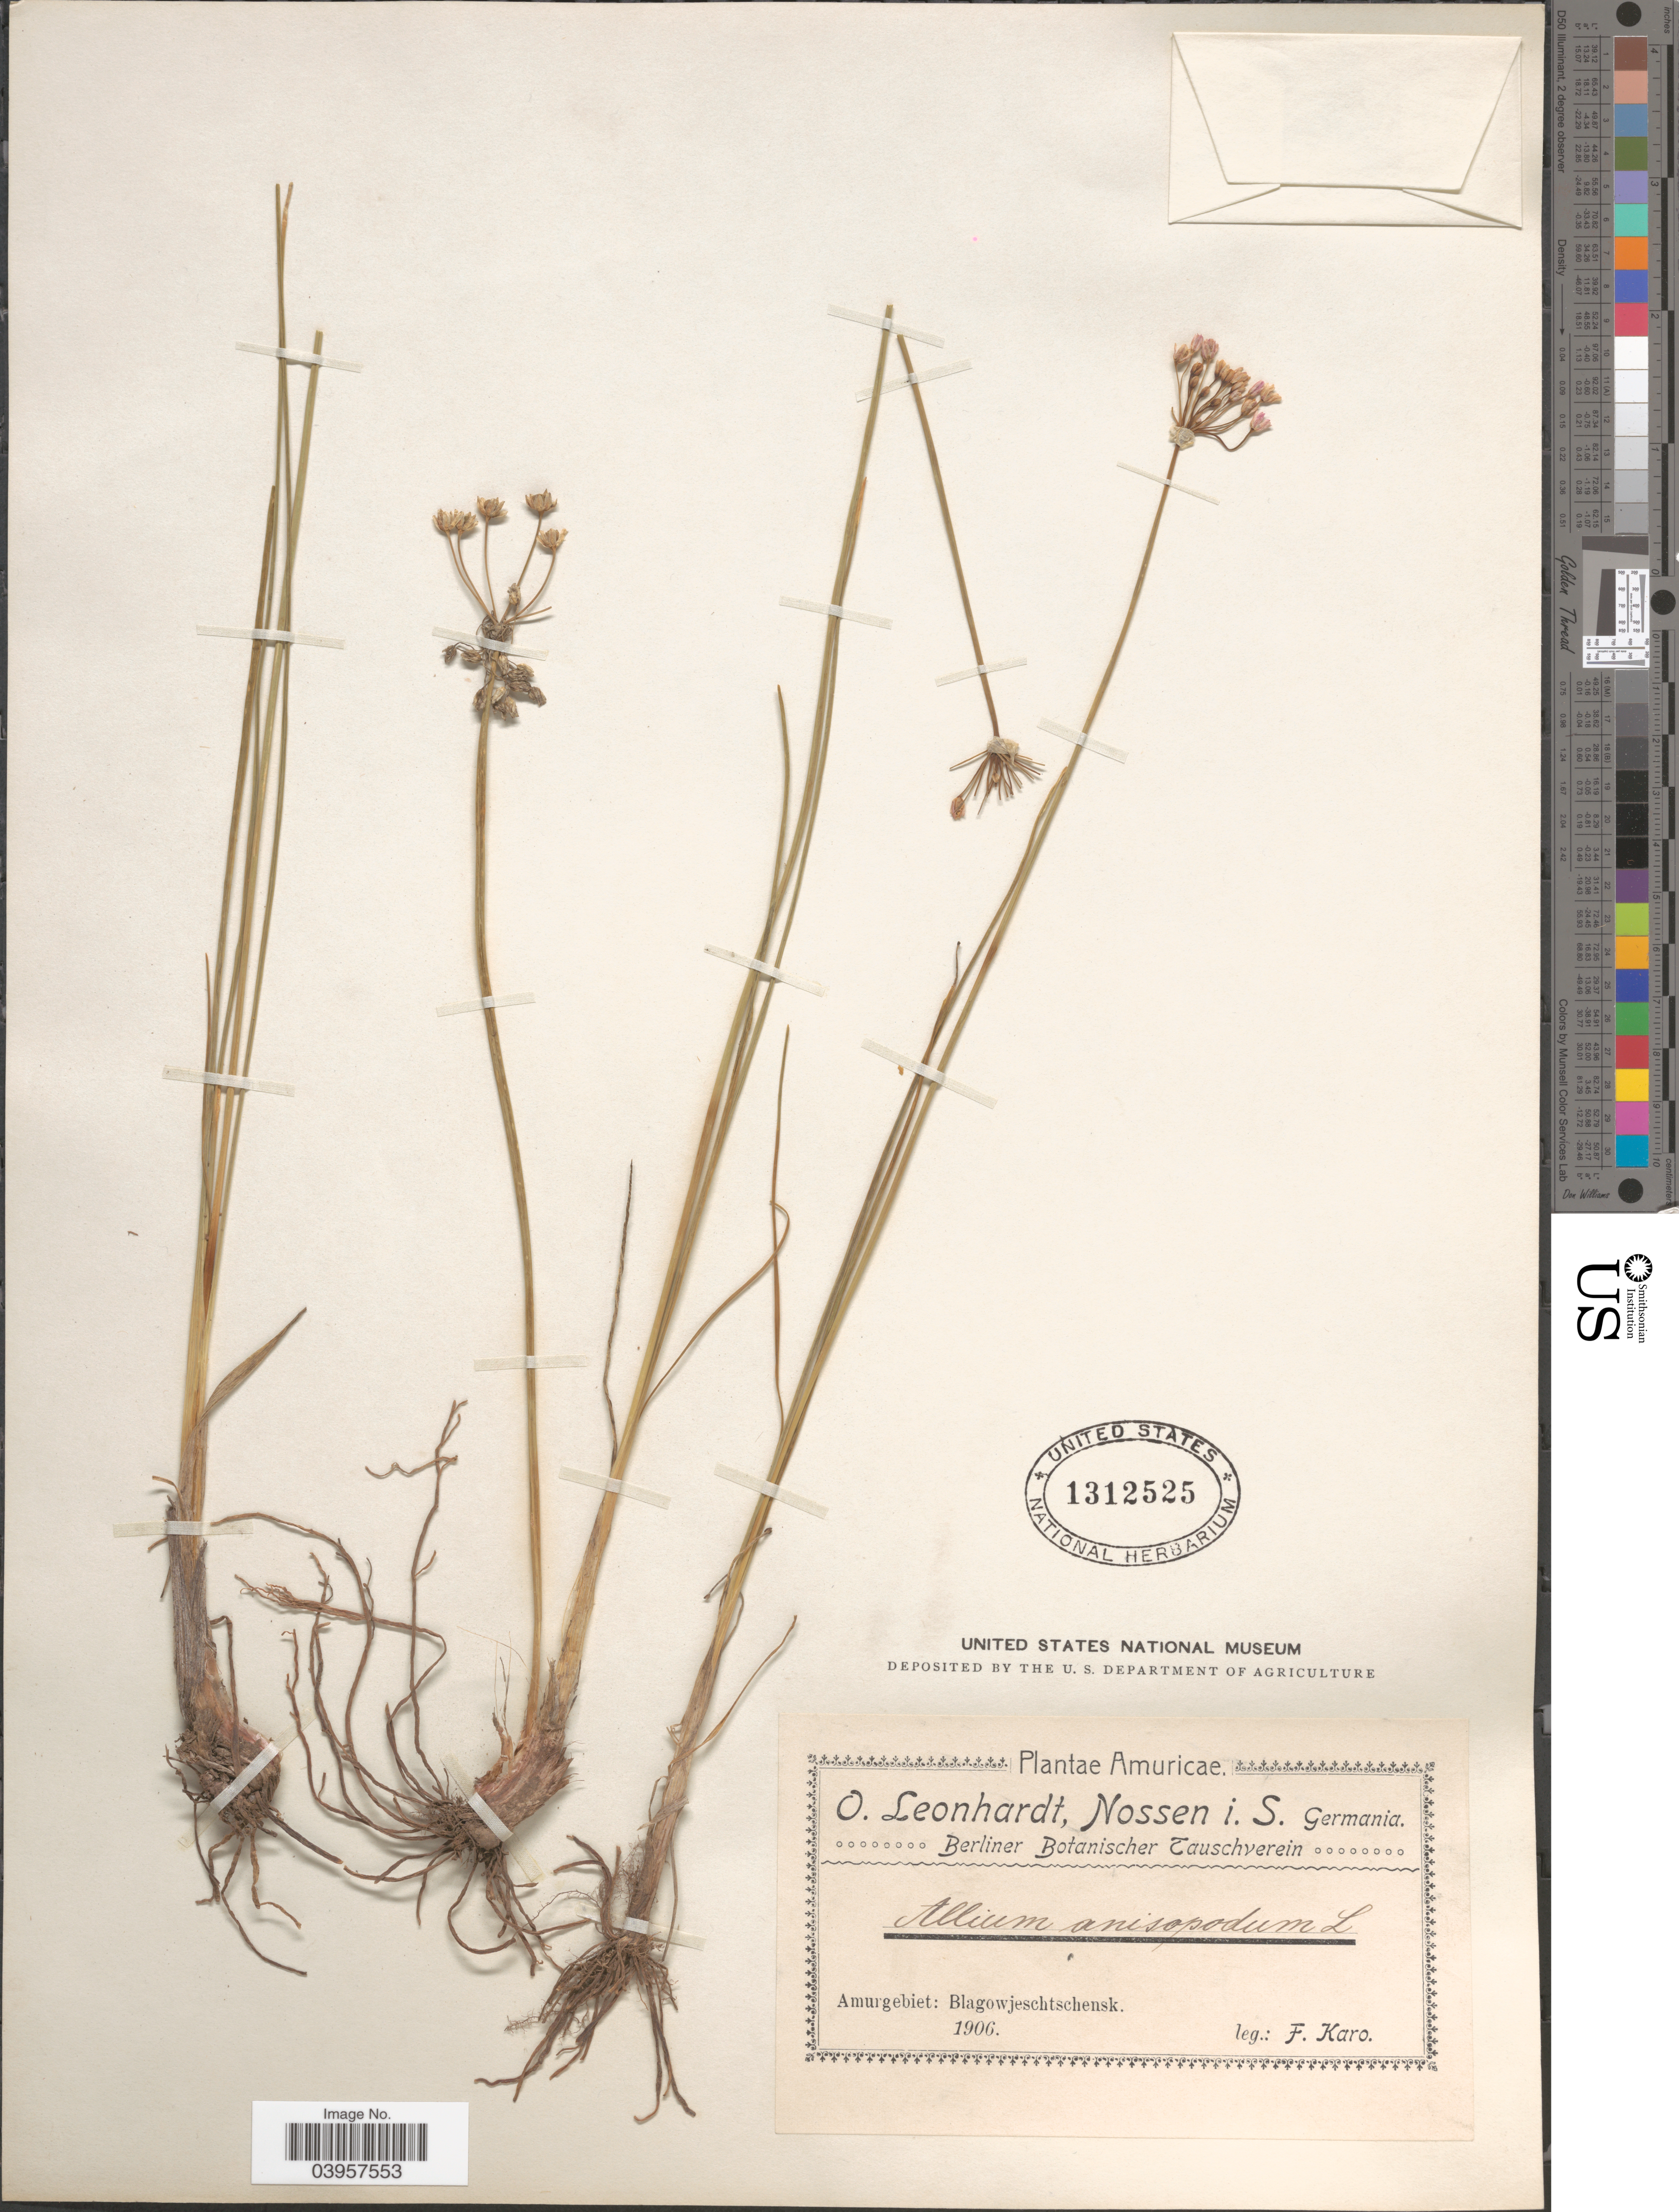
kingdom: Plantae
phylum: Tracheophyta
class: Liliopsida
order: Asparagales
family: Amaryllidaceae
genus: Allium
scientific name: Allium anisopodium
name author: Ledeb.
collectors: F. Karo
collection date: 1906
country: Russian Federation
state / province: Amur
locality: Amuricae. Amurgebiet: Blagowjeschtschensk.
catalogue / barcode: US 1312525